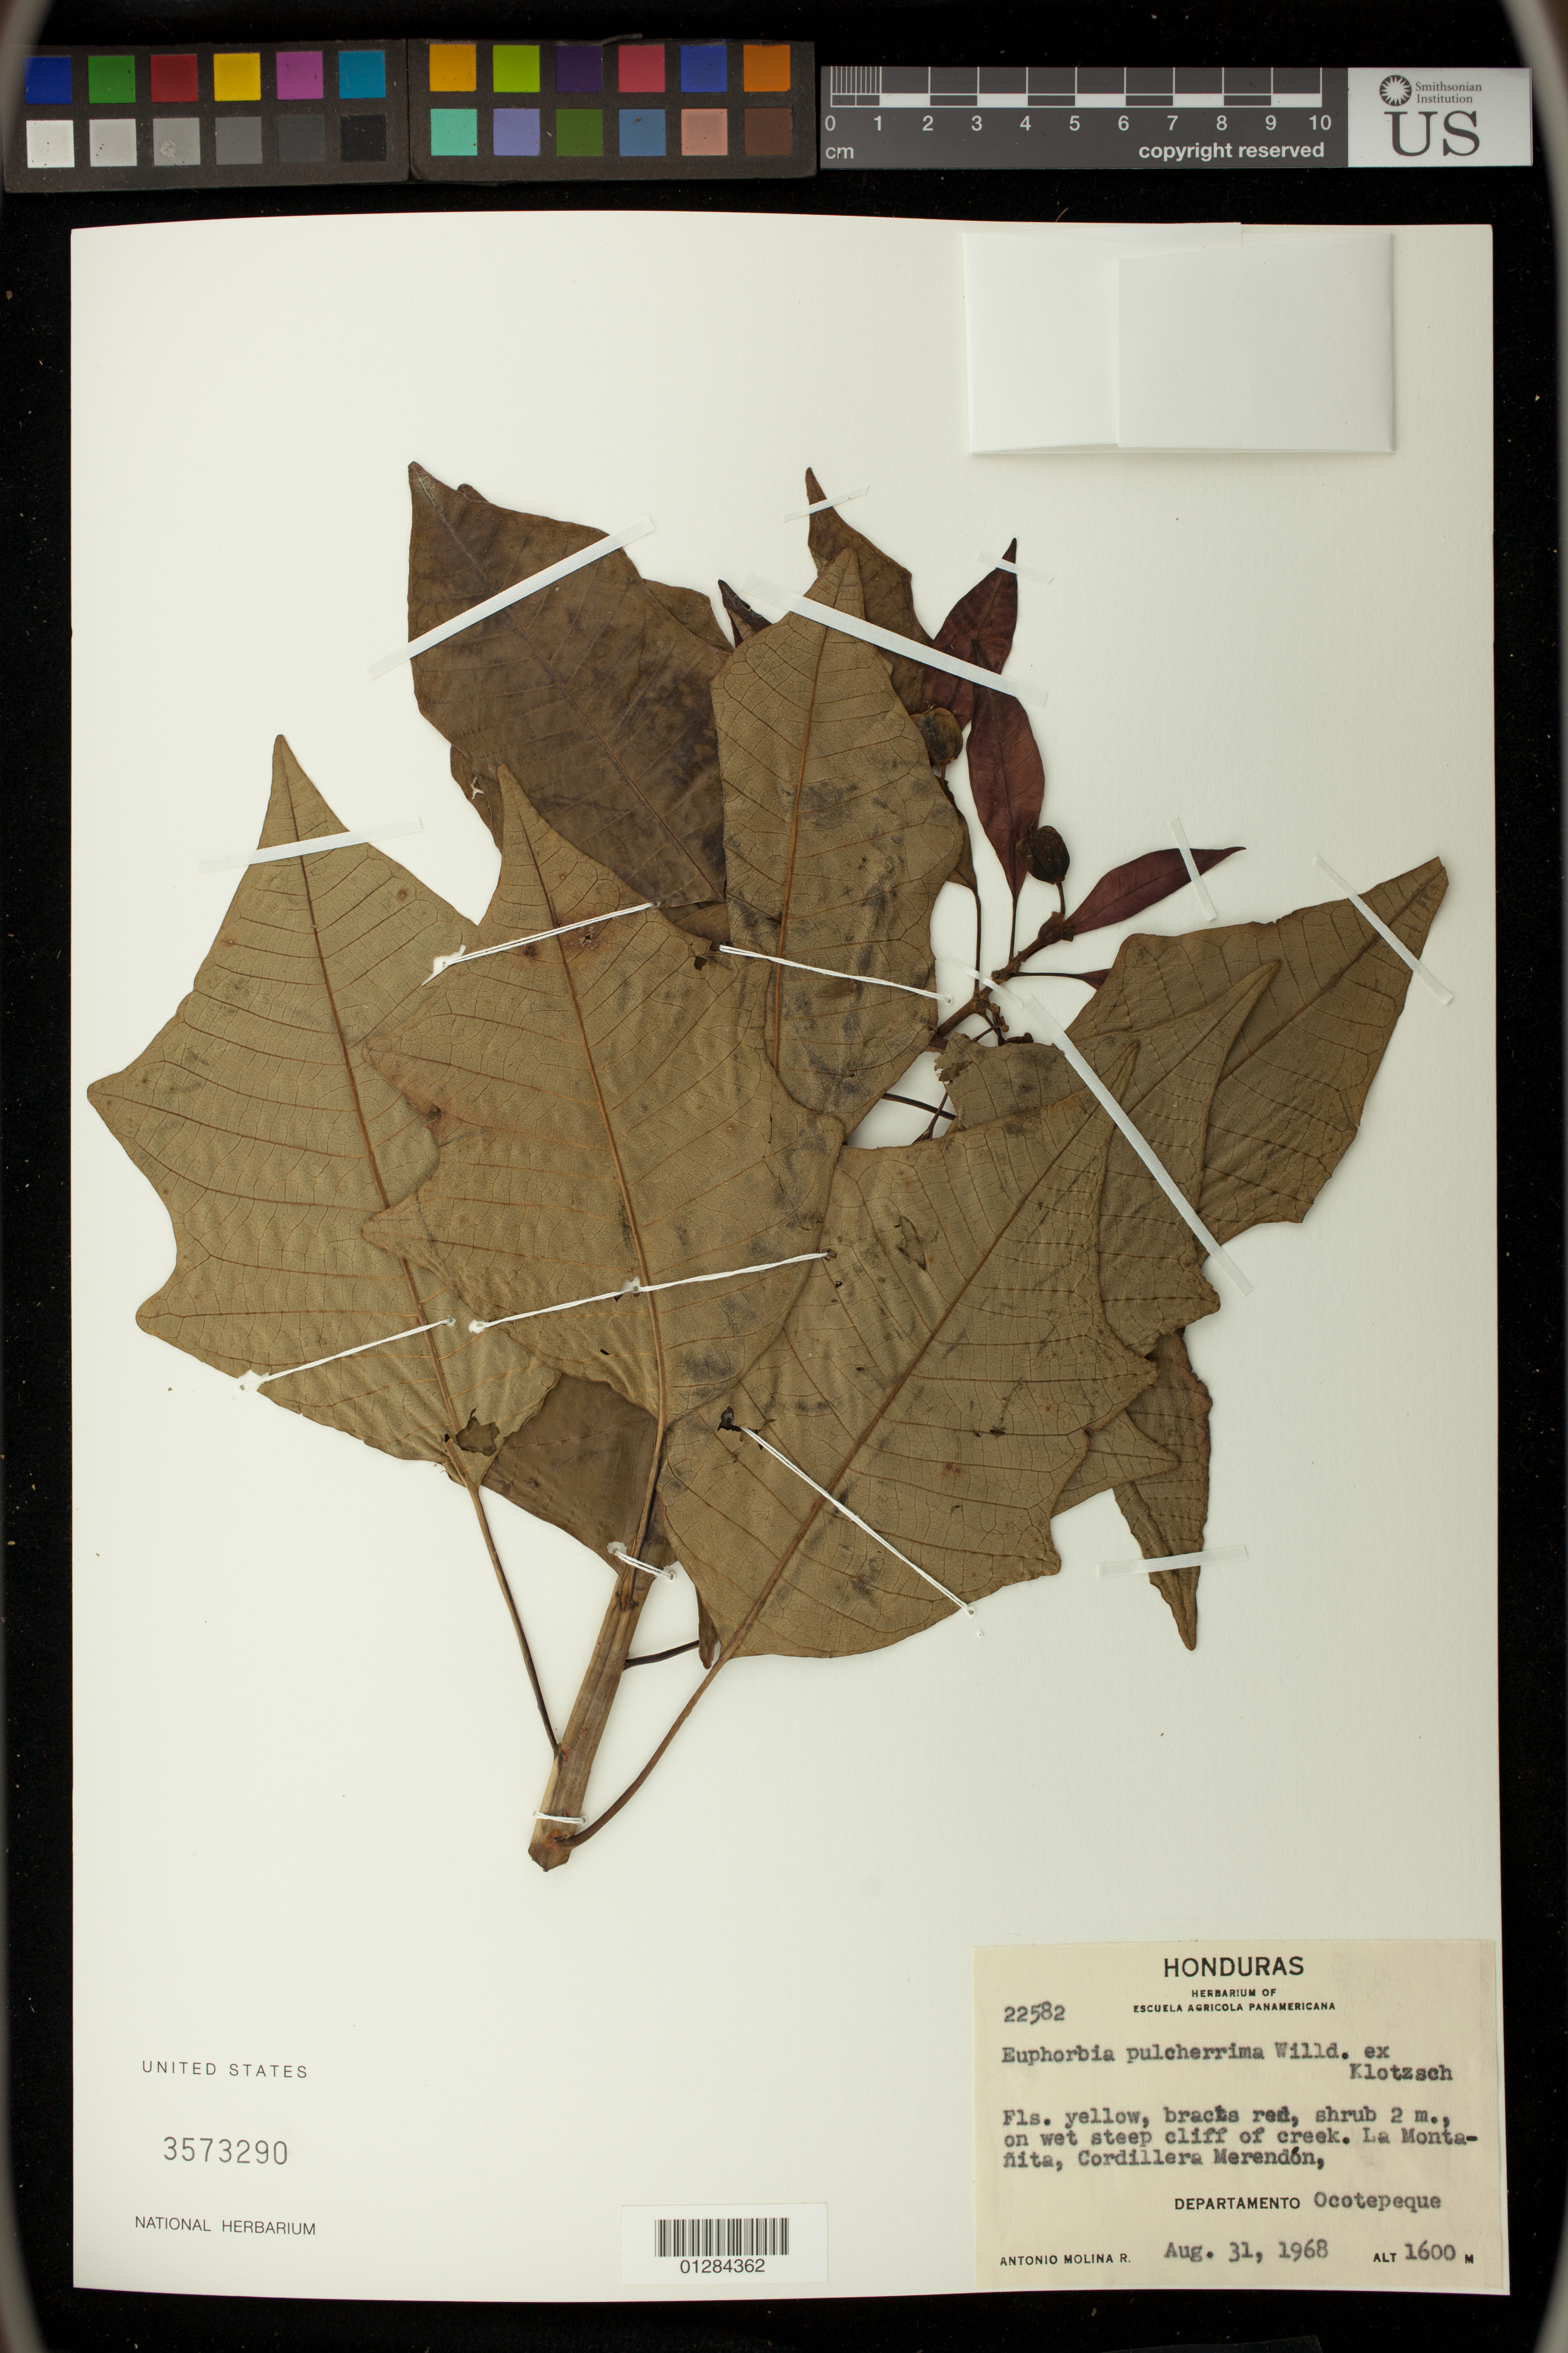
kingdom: Plantae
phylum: Tracheophyta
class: Magnoliopsida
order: Malpighiales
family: Euphorbiaceae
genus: Euphorbia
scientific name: Euphorbia pulcherrima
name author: Willd. ex Klotzsch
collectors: A. M. Molina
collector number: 22582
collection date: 1968-08-31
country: Honduras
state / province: Ocotepeque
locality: On wet steep cliff or creek. La Montanita, Cordillera Merendon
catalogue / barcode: US 3573290